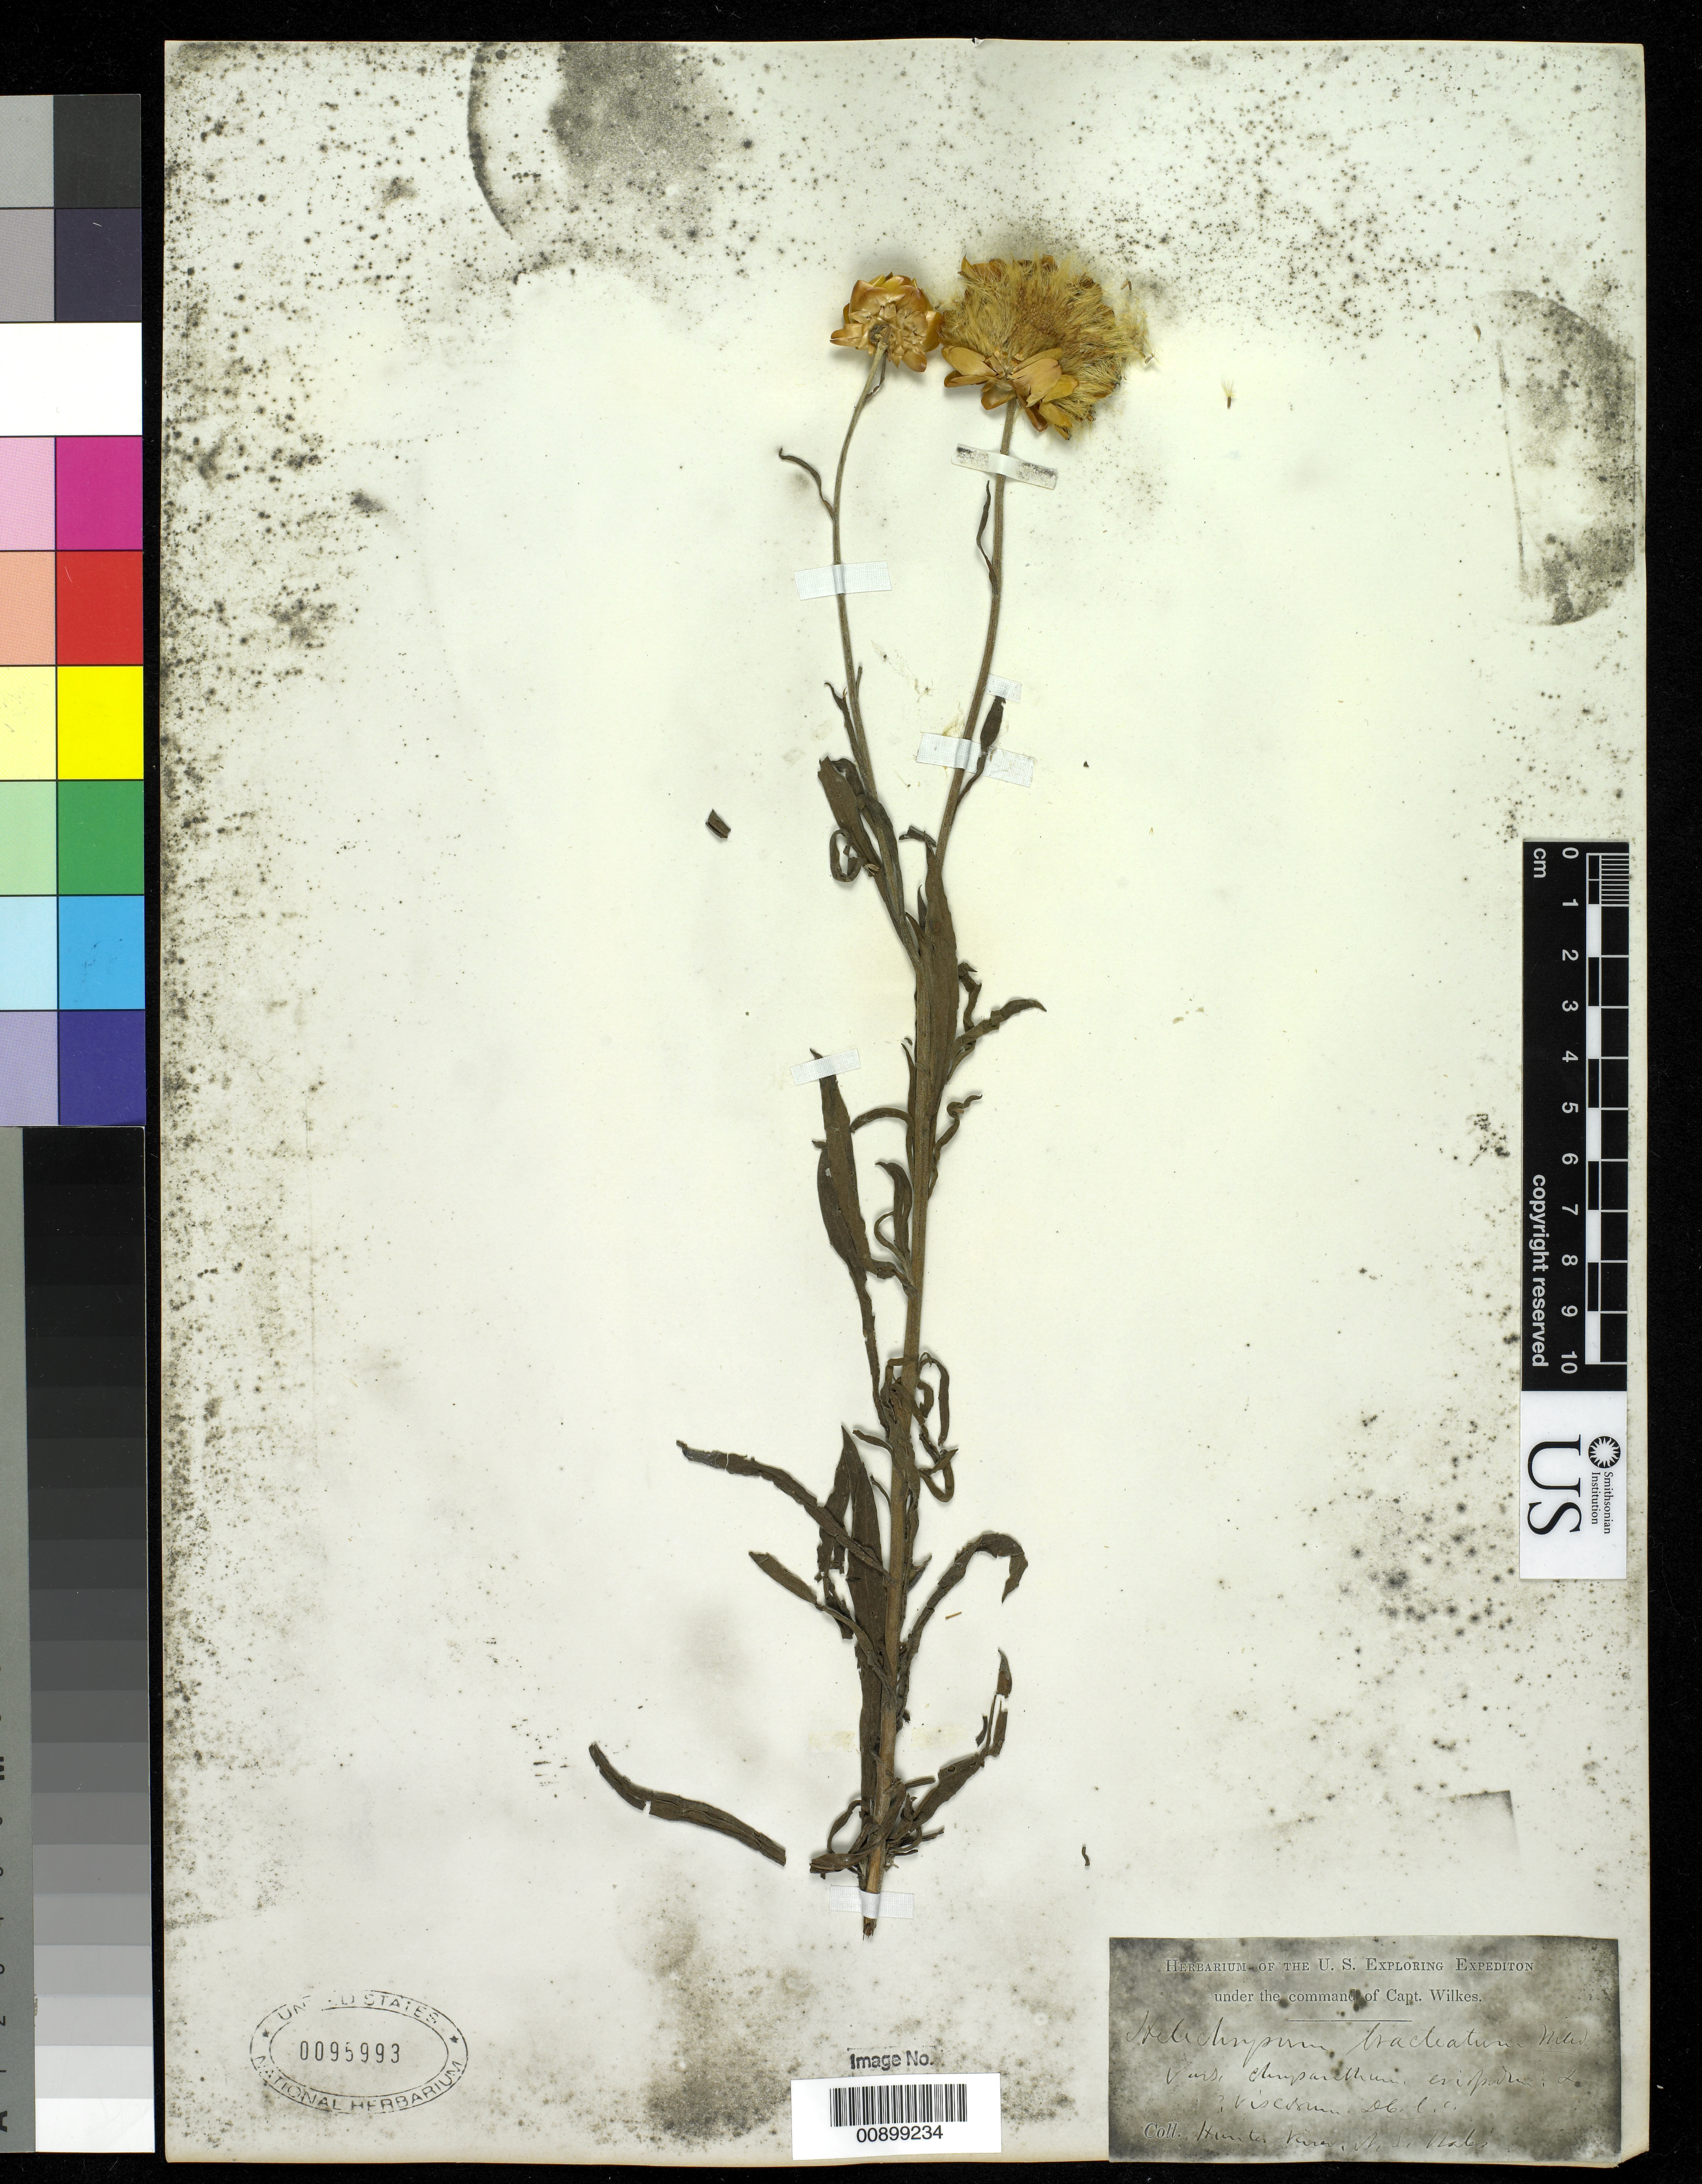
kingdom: Plantae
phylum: Tracheophyta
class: Magnoliopsida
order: Asterales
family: Asteraceae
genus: Helichrysum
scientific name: Helichrysum bracteatum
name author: (Vent.) Haw.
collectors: Wilkes Explor. Exped.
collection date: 1838/1842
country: Australia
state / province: New South Wales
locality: Hunter's River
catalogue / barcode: US 95993